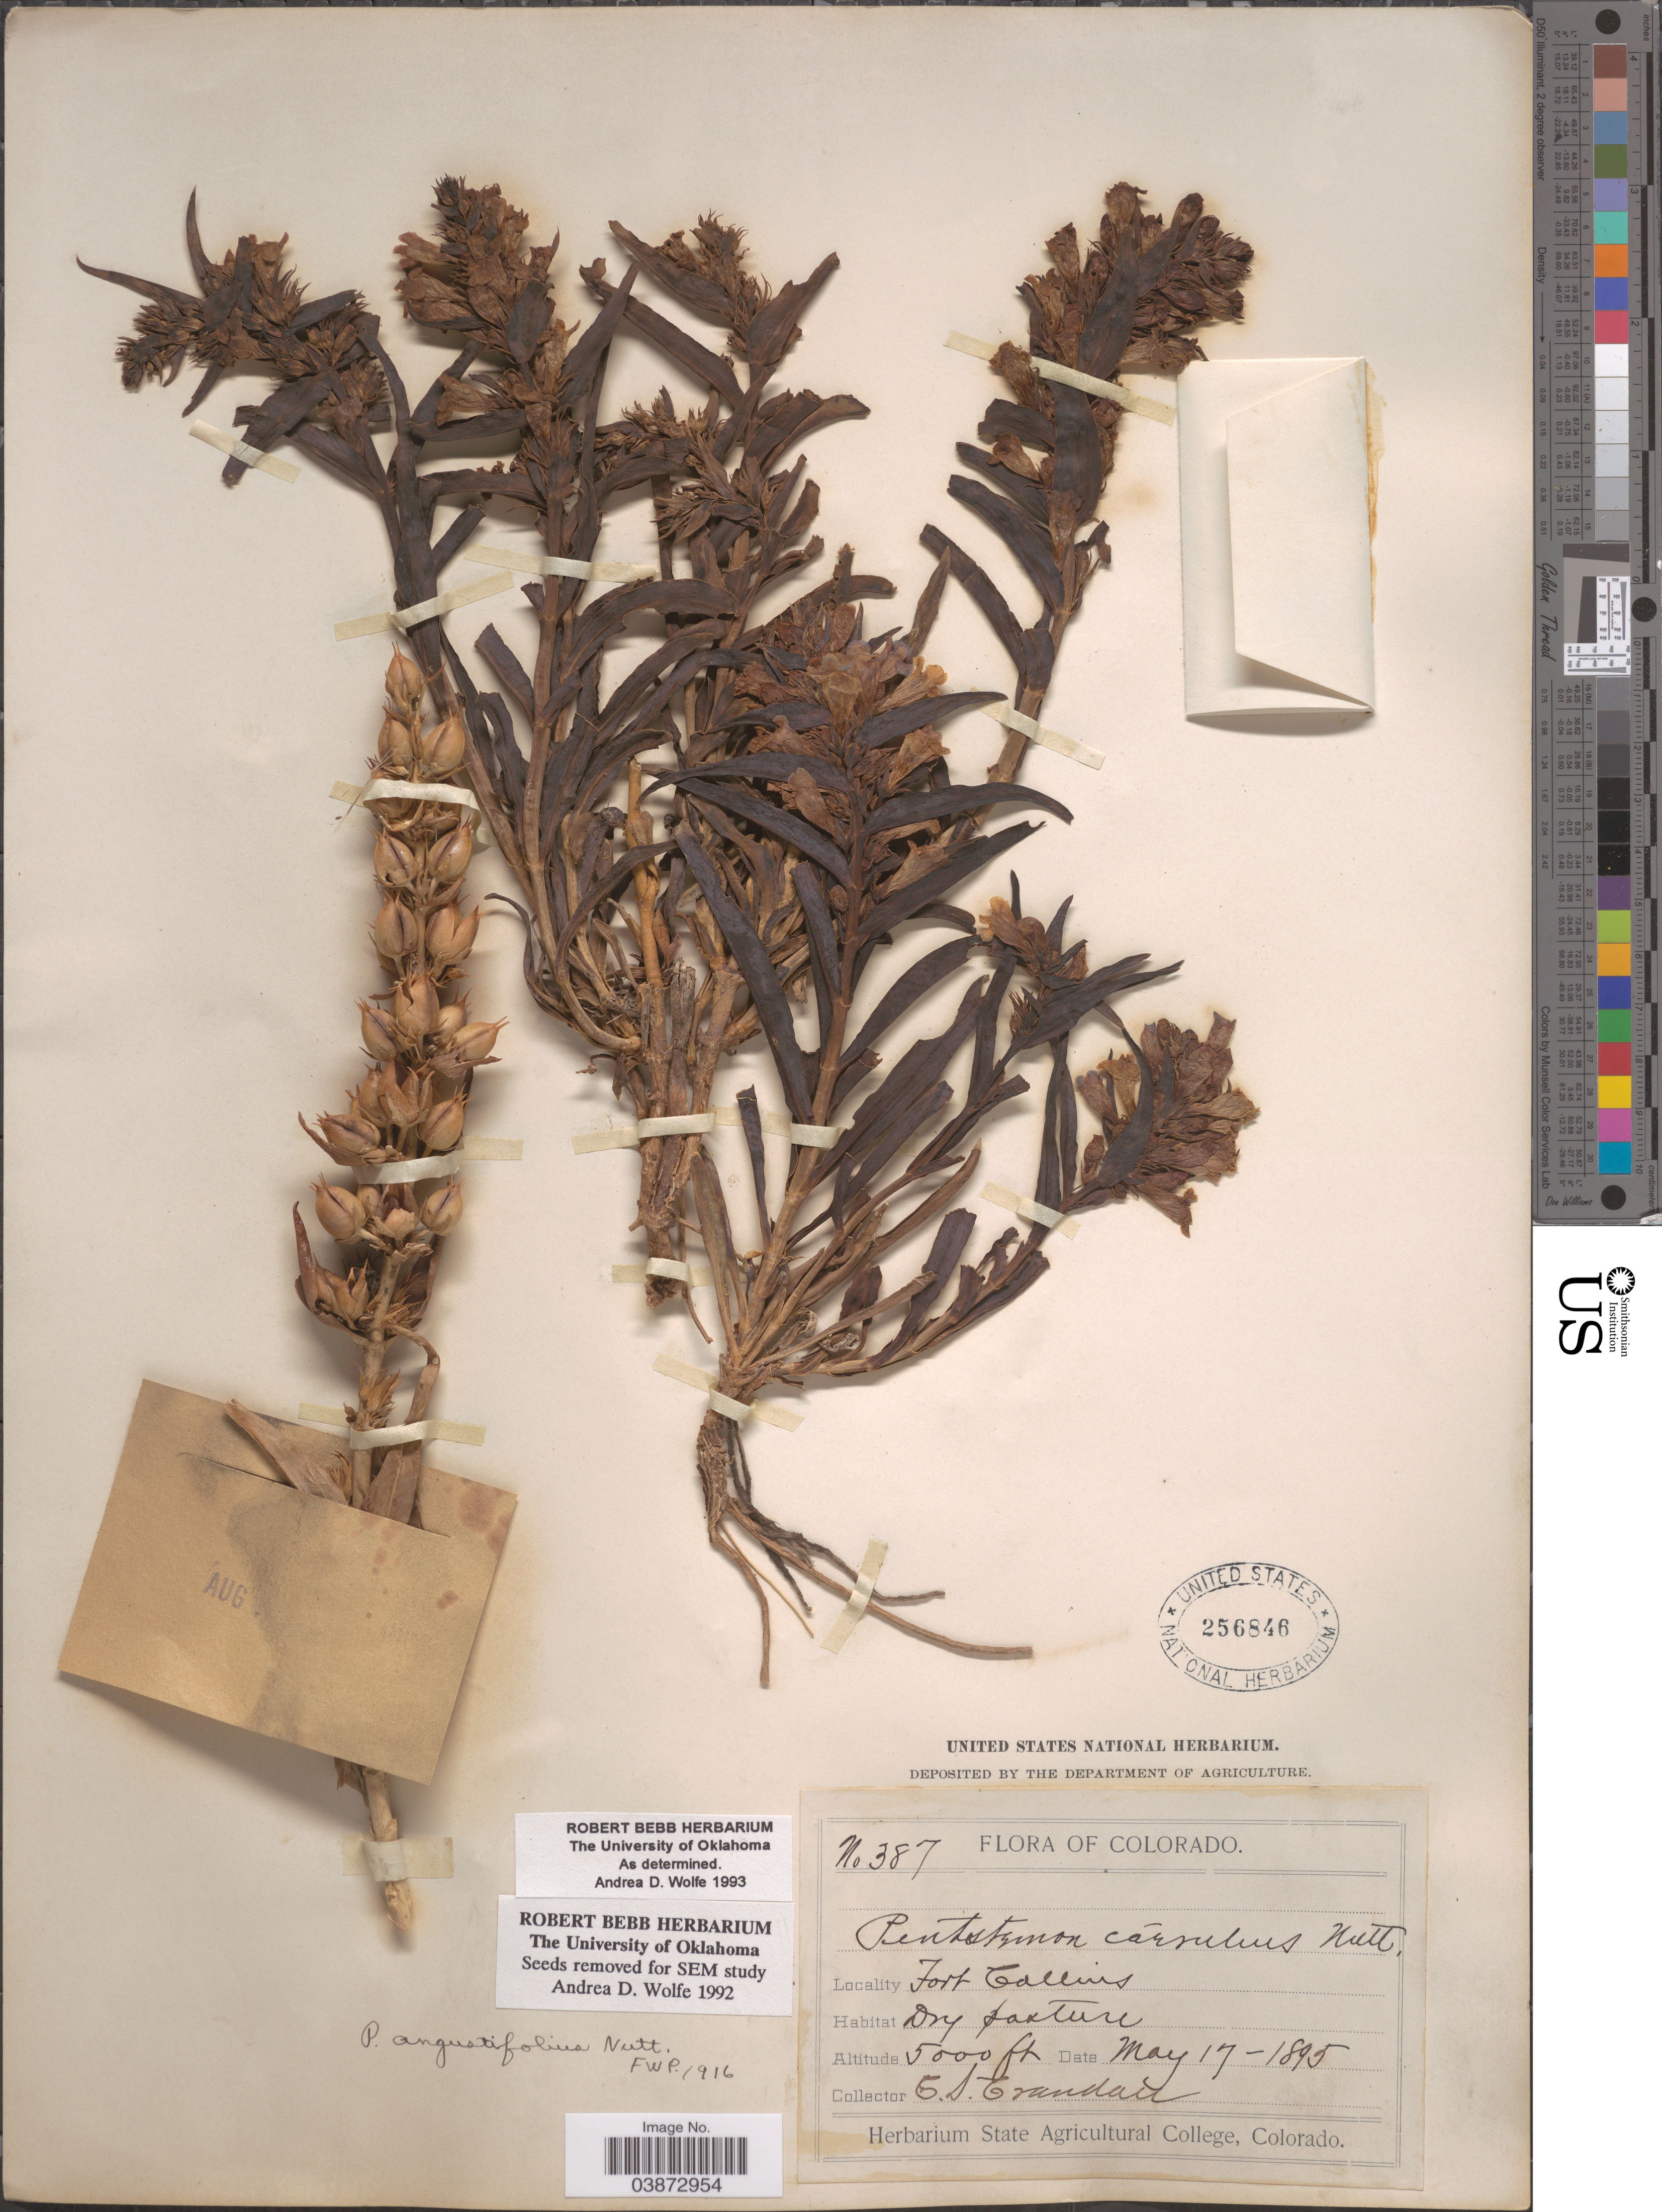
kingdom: Plantae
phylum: Tracheophyta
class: Magnoliopsida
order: Lamiales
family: Plantaginaceae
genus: Penstemon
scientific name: Penstemon angustifolius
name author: Nutt. ex Pursh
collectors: C. Crandall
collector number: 387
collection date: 1895-05-17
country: United States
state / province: Colorado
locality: Fort Collins.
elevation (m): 1524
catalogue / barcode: US 256846